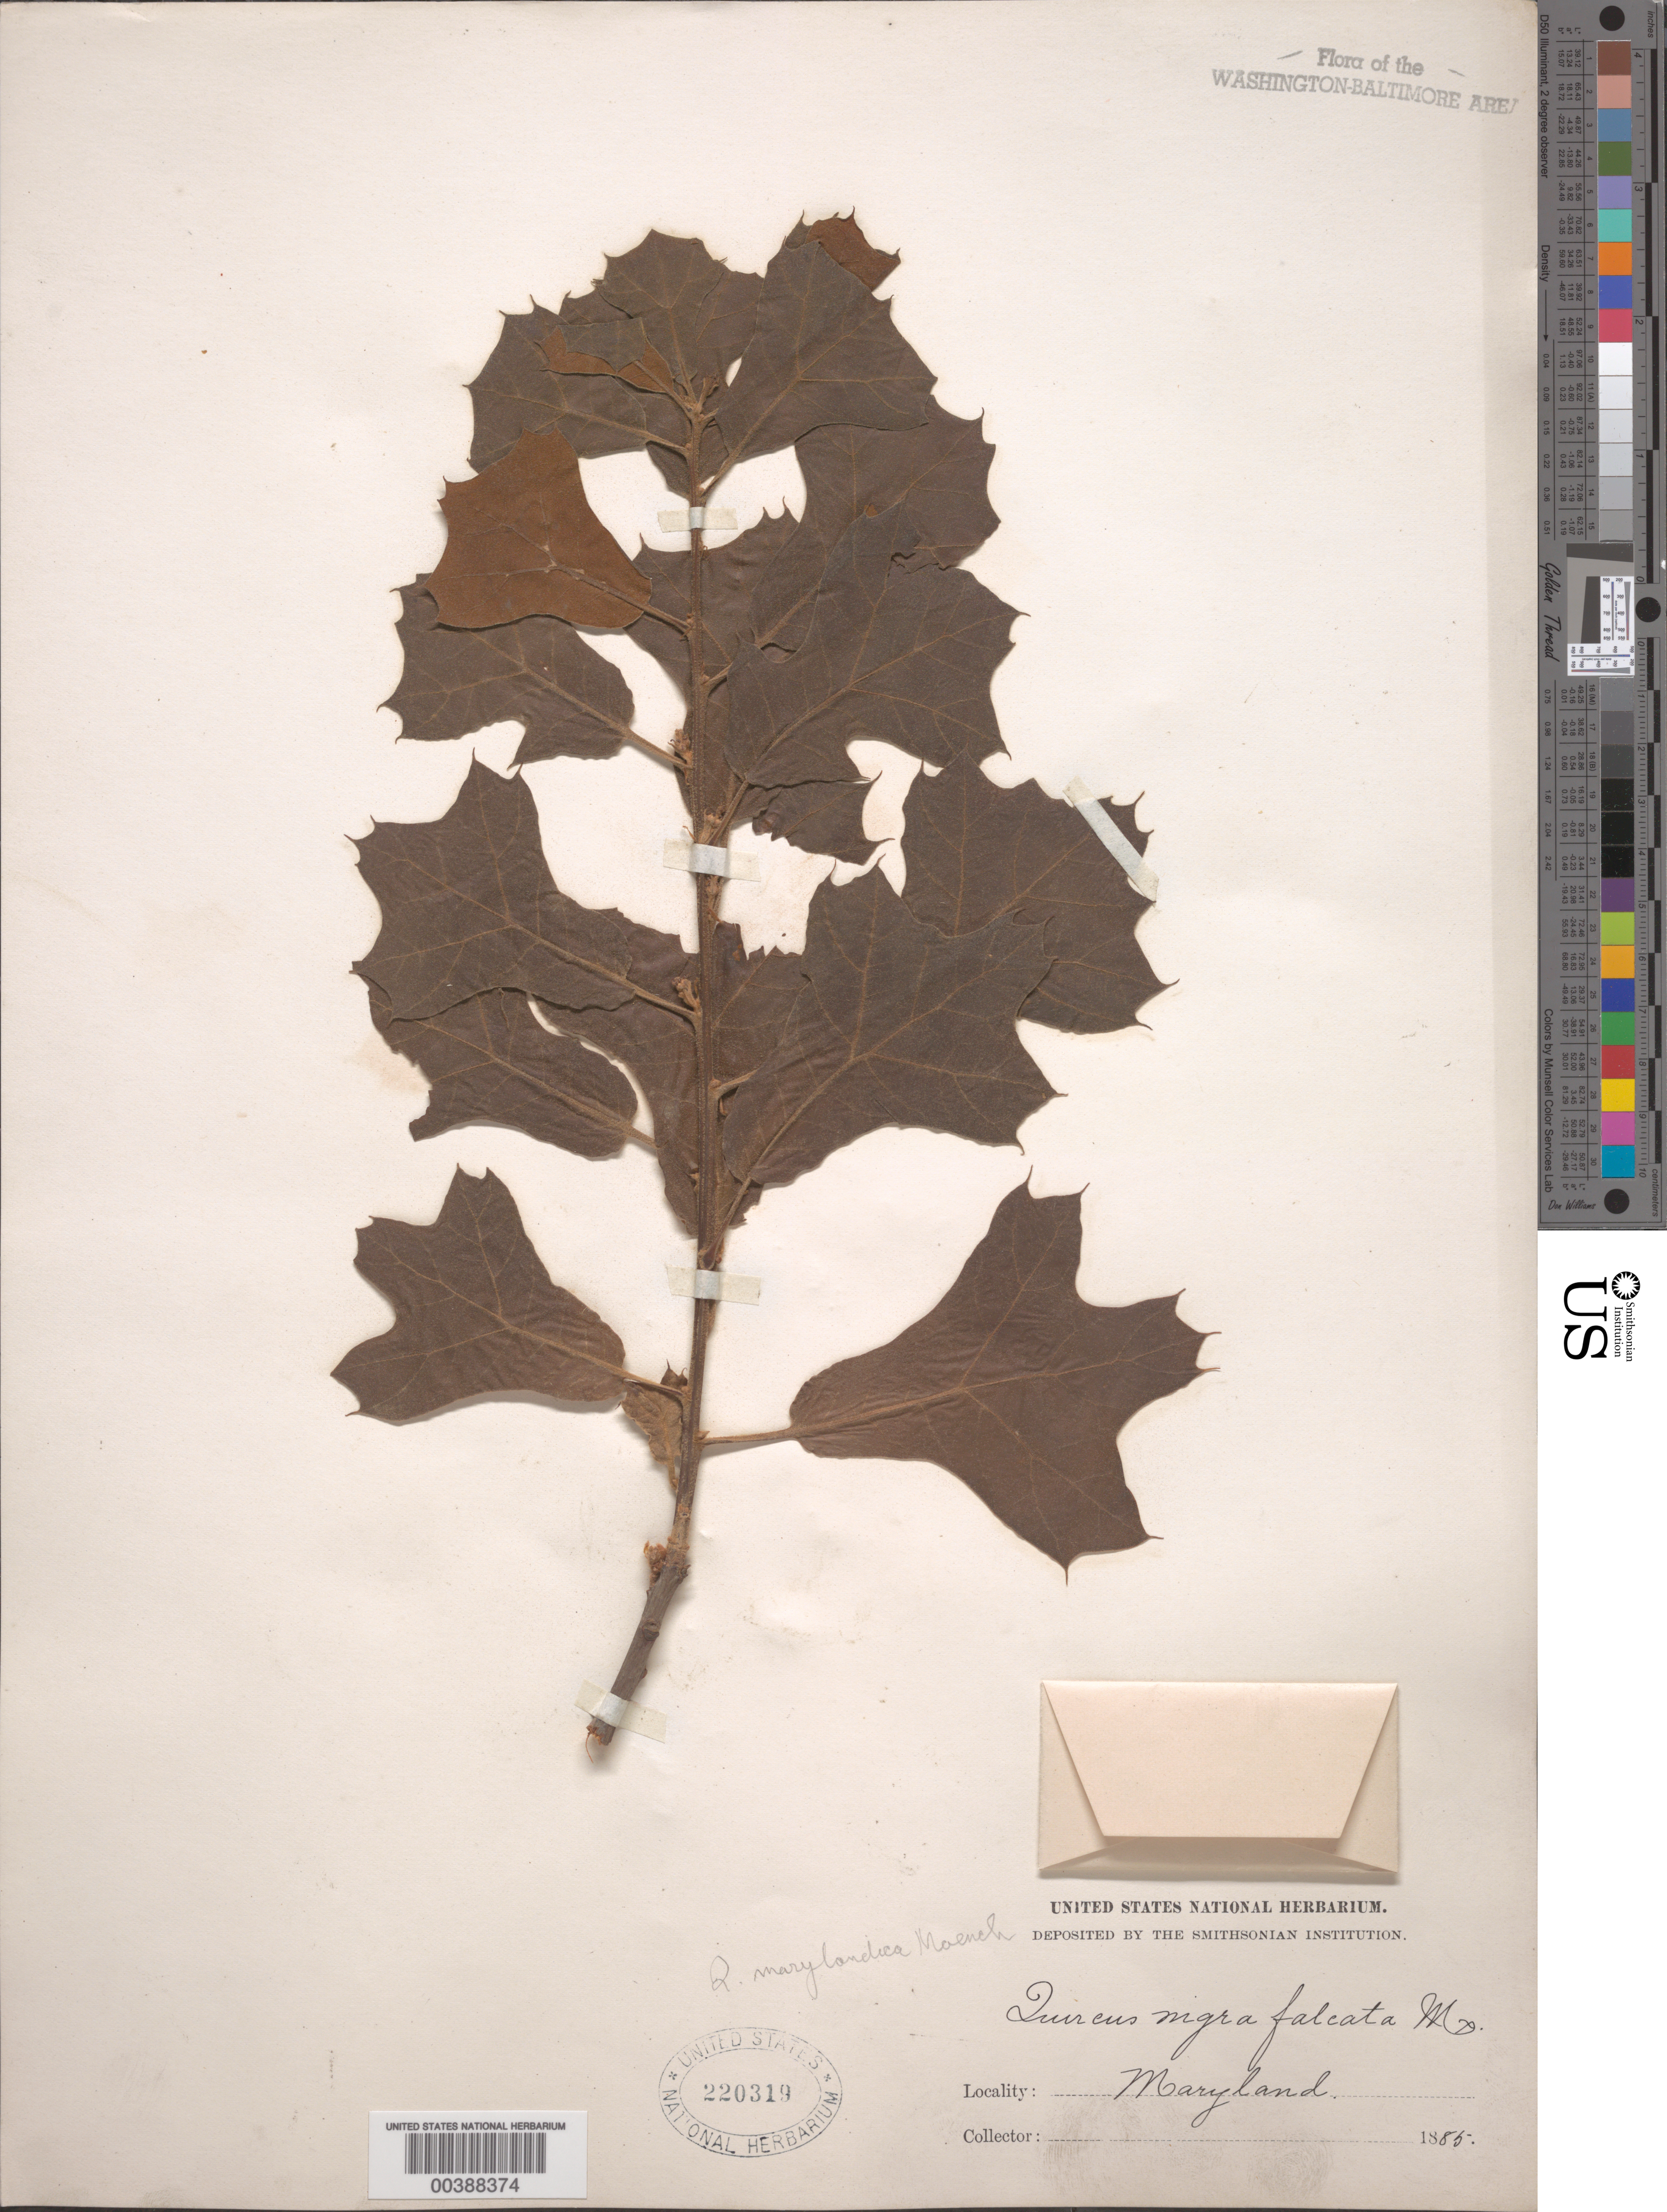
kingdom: Plantae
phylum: Tracheophyta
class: Magnoliopsida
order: Fagales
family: Fagaceae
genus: Quercus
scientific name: Quercus marilandica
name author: (L.) Münchh.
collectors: L. F. Ward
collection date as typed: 1885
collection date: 1885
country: United States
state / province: Maryland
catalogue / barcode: US 220319